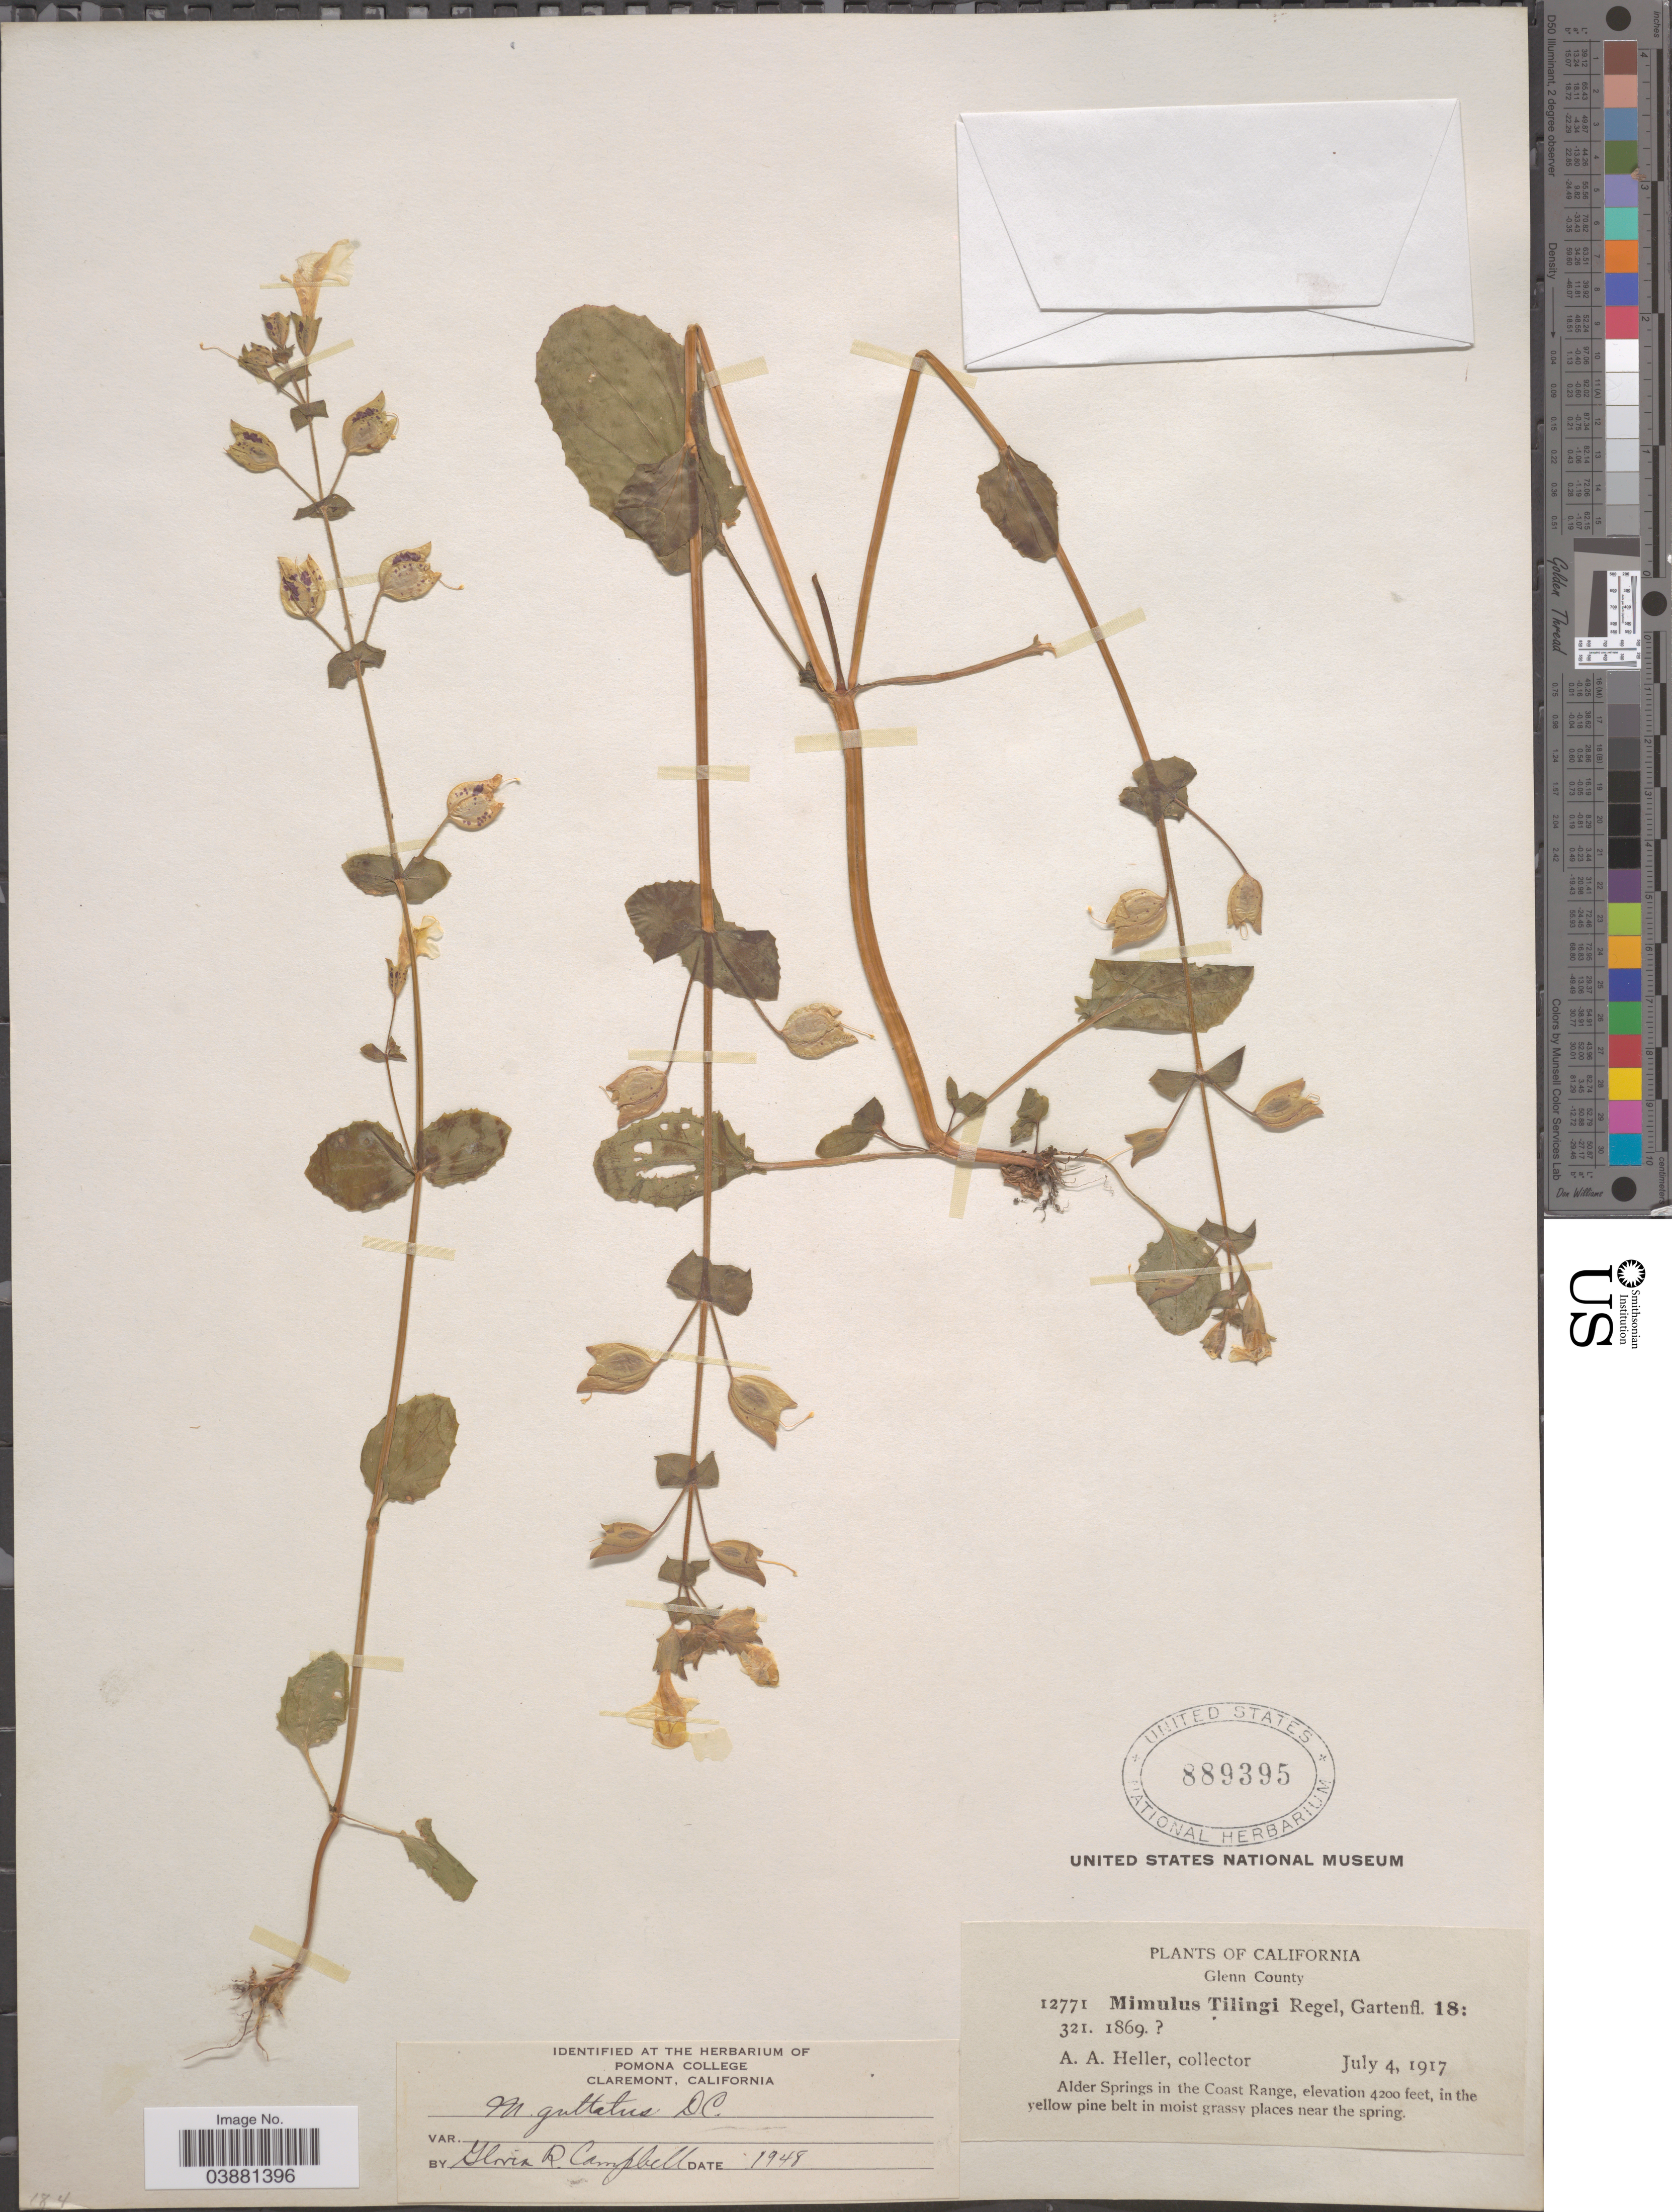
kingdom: Plantae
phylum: Tracheophyta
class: Magnoliopsida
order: Lamiales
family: Phrymaceae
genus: Mimulus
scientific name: Mimulus guttatus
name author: DC.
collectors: A. A. Heller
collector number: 12771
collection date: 1917-07-04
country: United States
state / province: California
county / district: Glenn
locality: Glenn County. Alder Springs in the Coast Range, in the yellow pine belt in moist grassy places near the spring.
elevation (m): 1280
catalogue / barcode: US 889395